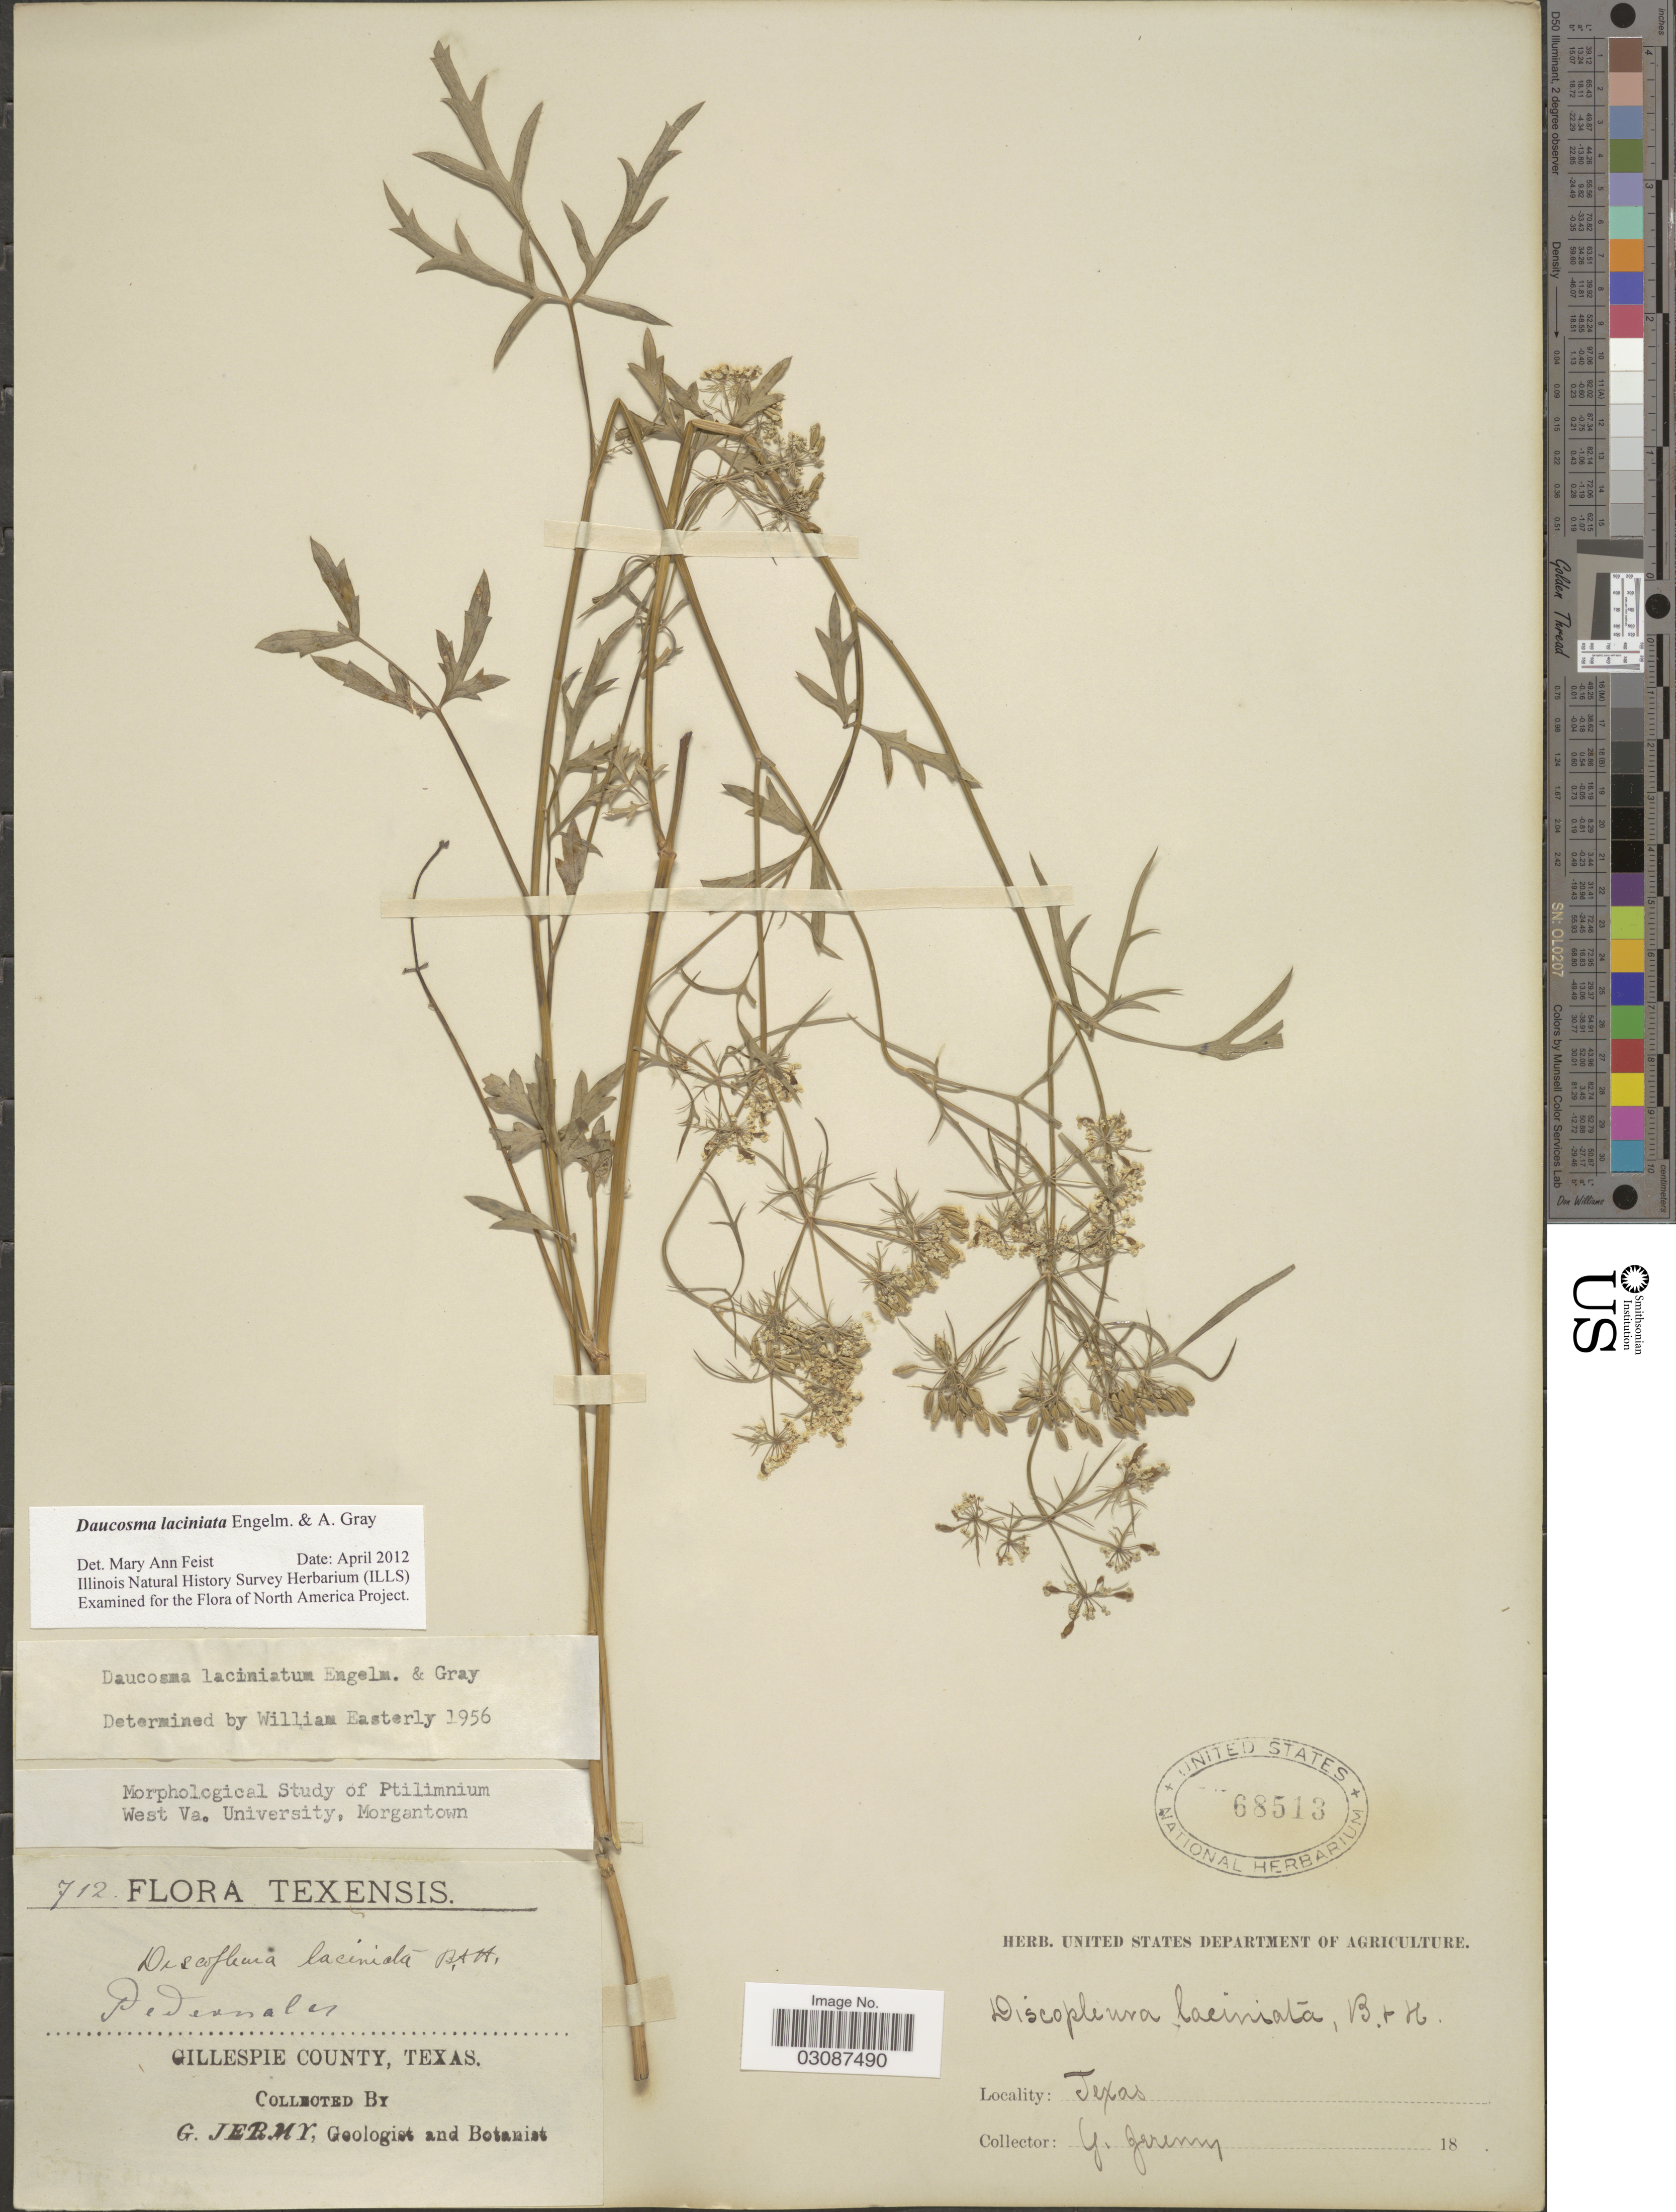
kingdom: Plantae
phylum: Tracheophyta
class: Magnoliopsida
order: Apiales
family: Apiaceae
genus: Daucosma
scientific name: Daucosma laciniata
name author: Engelm. & A. Gray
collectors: G. Jermy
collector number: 712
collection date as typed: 18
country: United States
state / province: Texas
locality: Gillespie County.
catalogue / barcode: US 68513